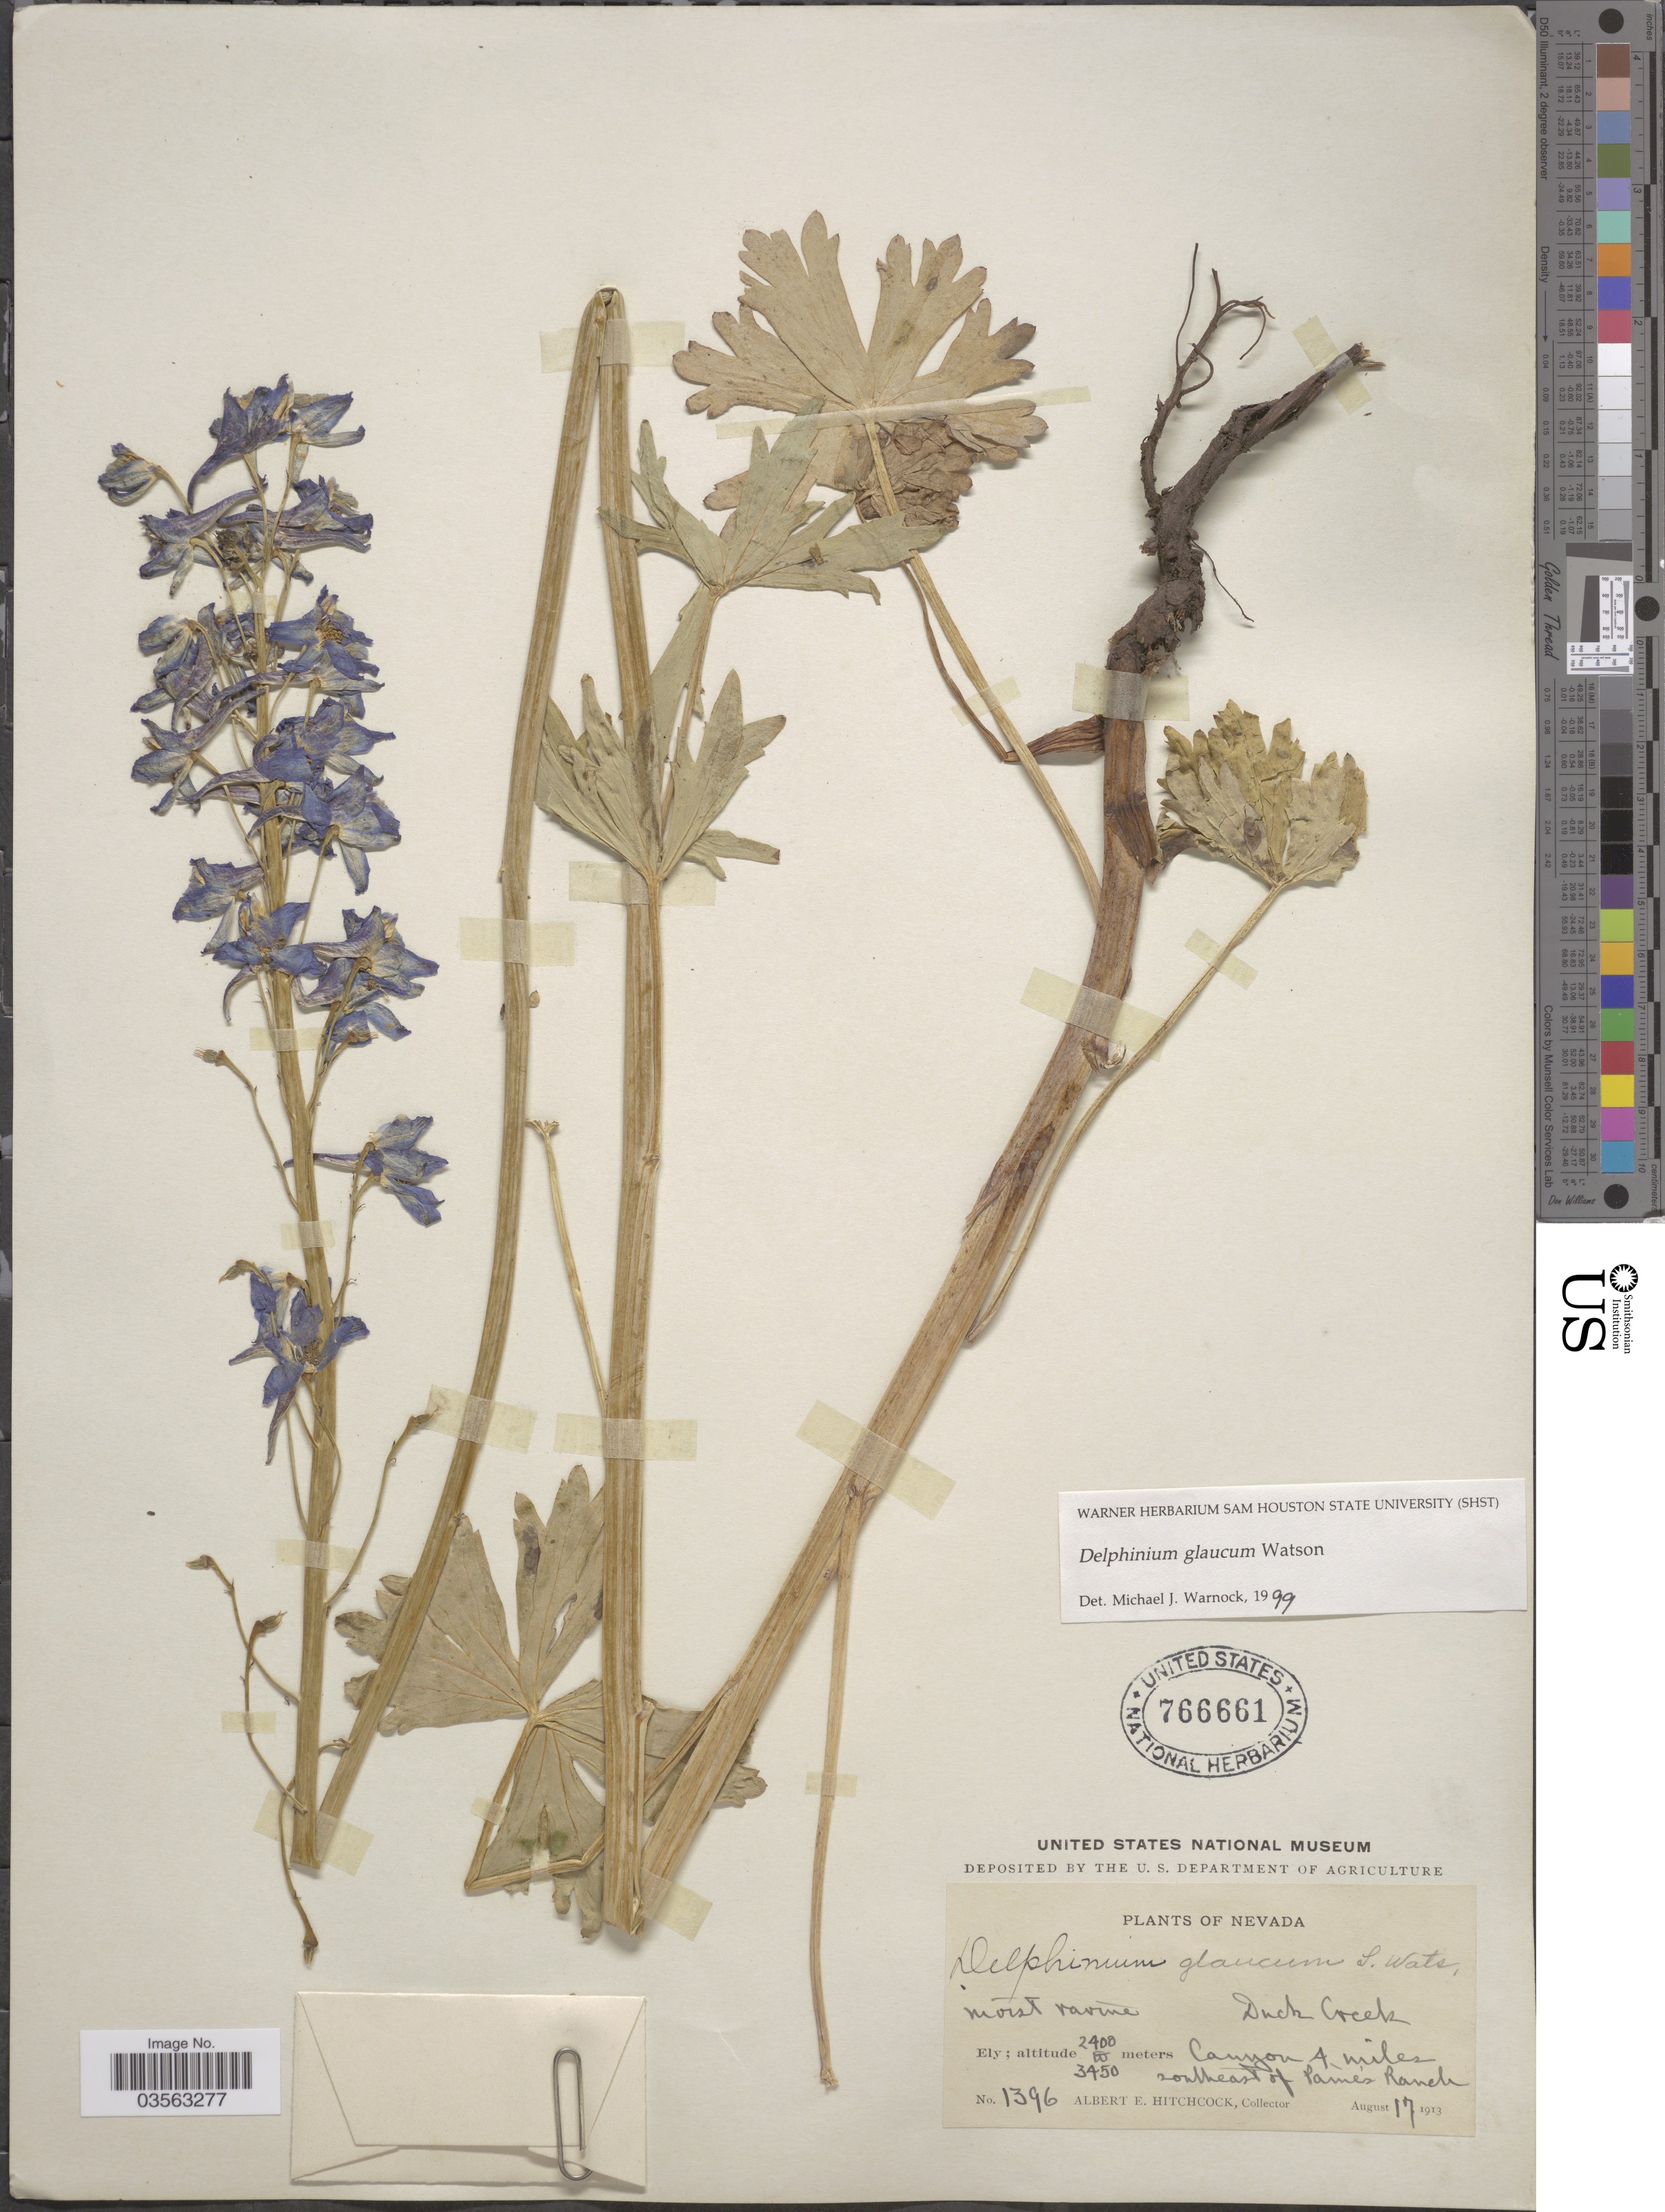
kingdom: Plantae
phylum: Tracheophyta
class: Magnoliopsida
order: Ranunculales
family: Ranunculaceae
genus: Delphinium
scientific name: Delphinium glaucum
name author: S. Watson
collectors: A. Hitchcock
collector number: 1396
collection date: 1913-08-17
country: United States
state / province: Nevada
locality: Duck Creek. Ely. Canyon 4 miles southeast of Paine's Ranch.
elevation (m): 2400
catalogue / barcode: US 766661